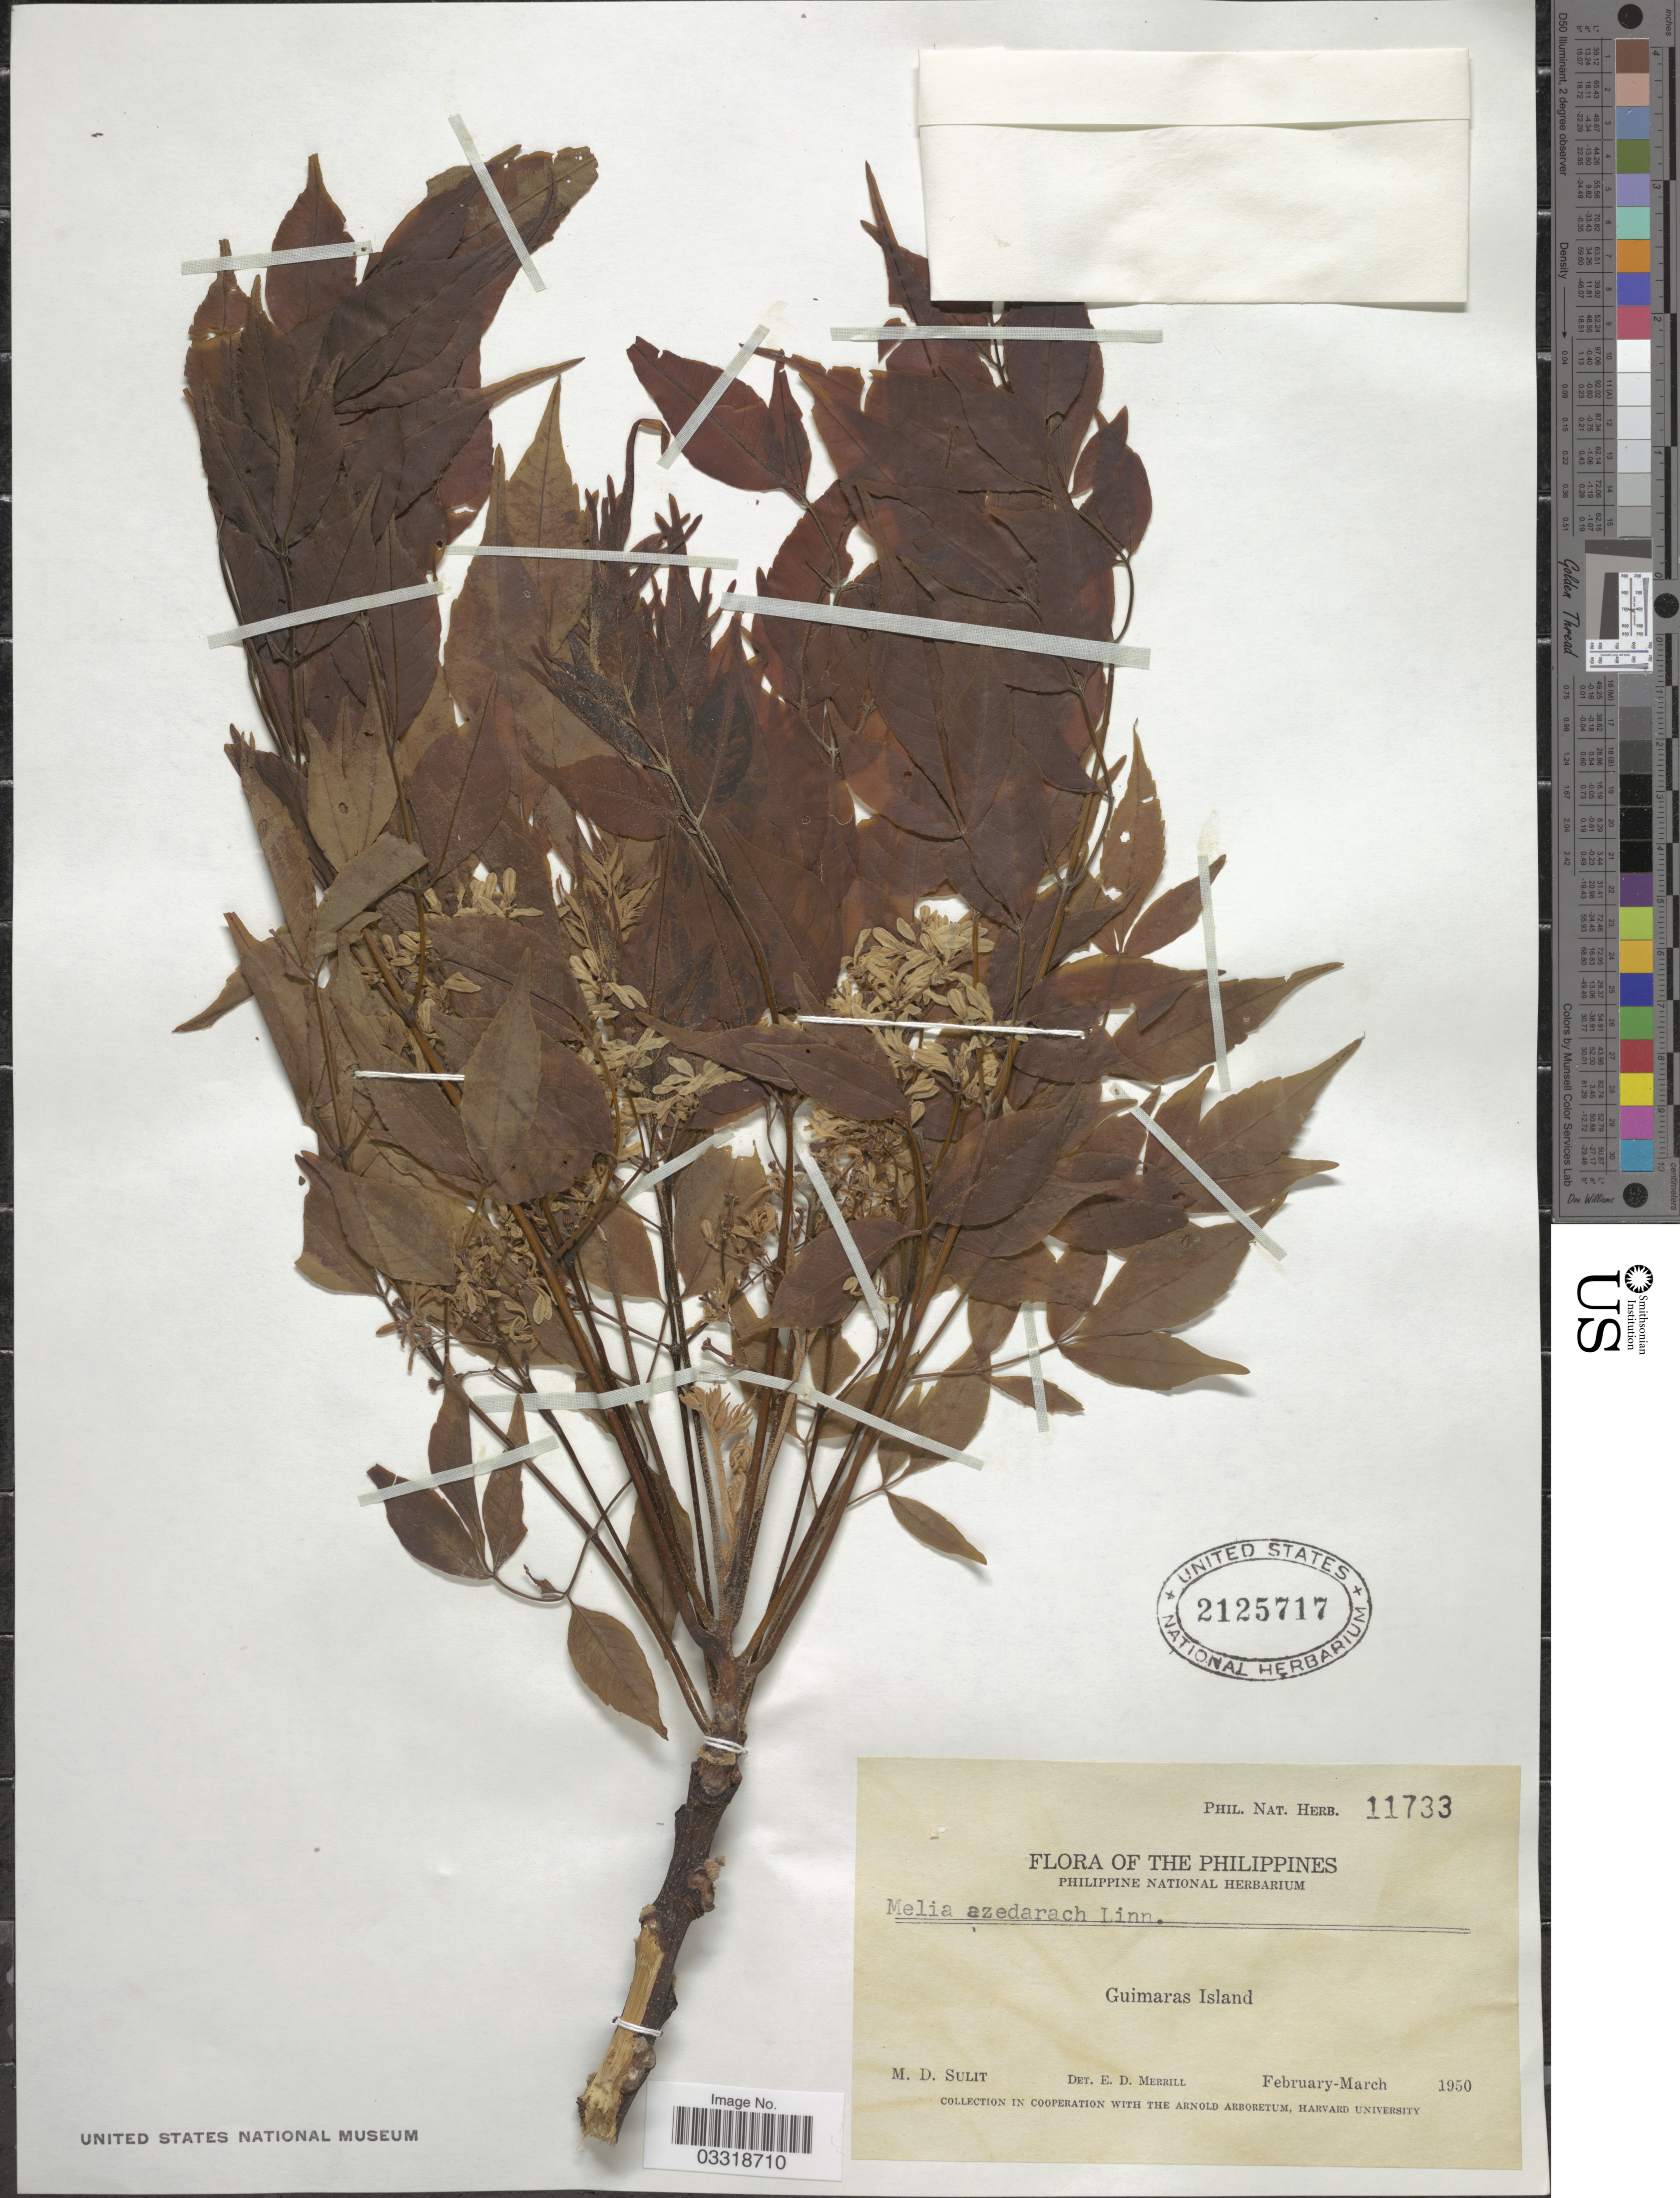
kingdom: Plantae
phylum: Tracheophyta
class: Magnoliopsida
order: Sapindales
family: Meliaceae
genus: Melia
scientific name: Melia azedarach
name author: L.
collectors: M. Sulit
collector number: Phil. Nat. Herb. 11733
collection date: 1950-02/1950-03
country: Philippines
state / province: Western Visayas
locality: Guimaras Island.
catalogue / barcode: US 2125717